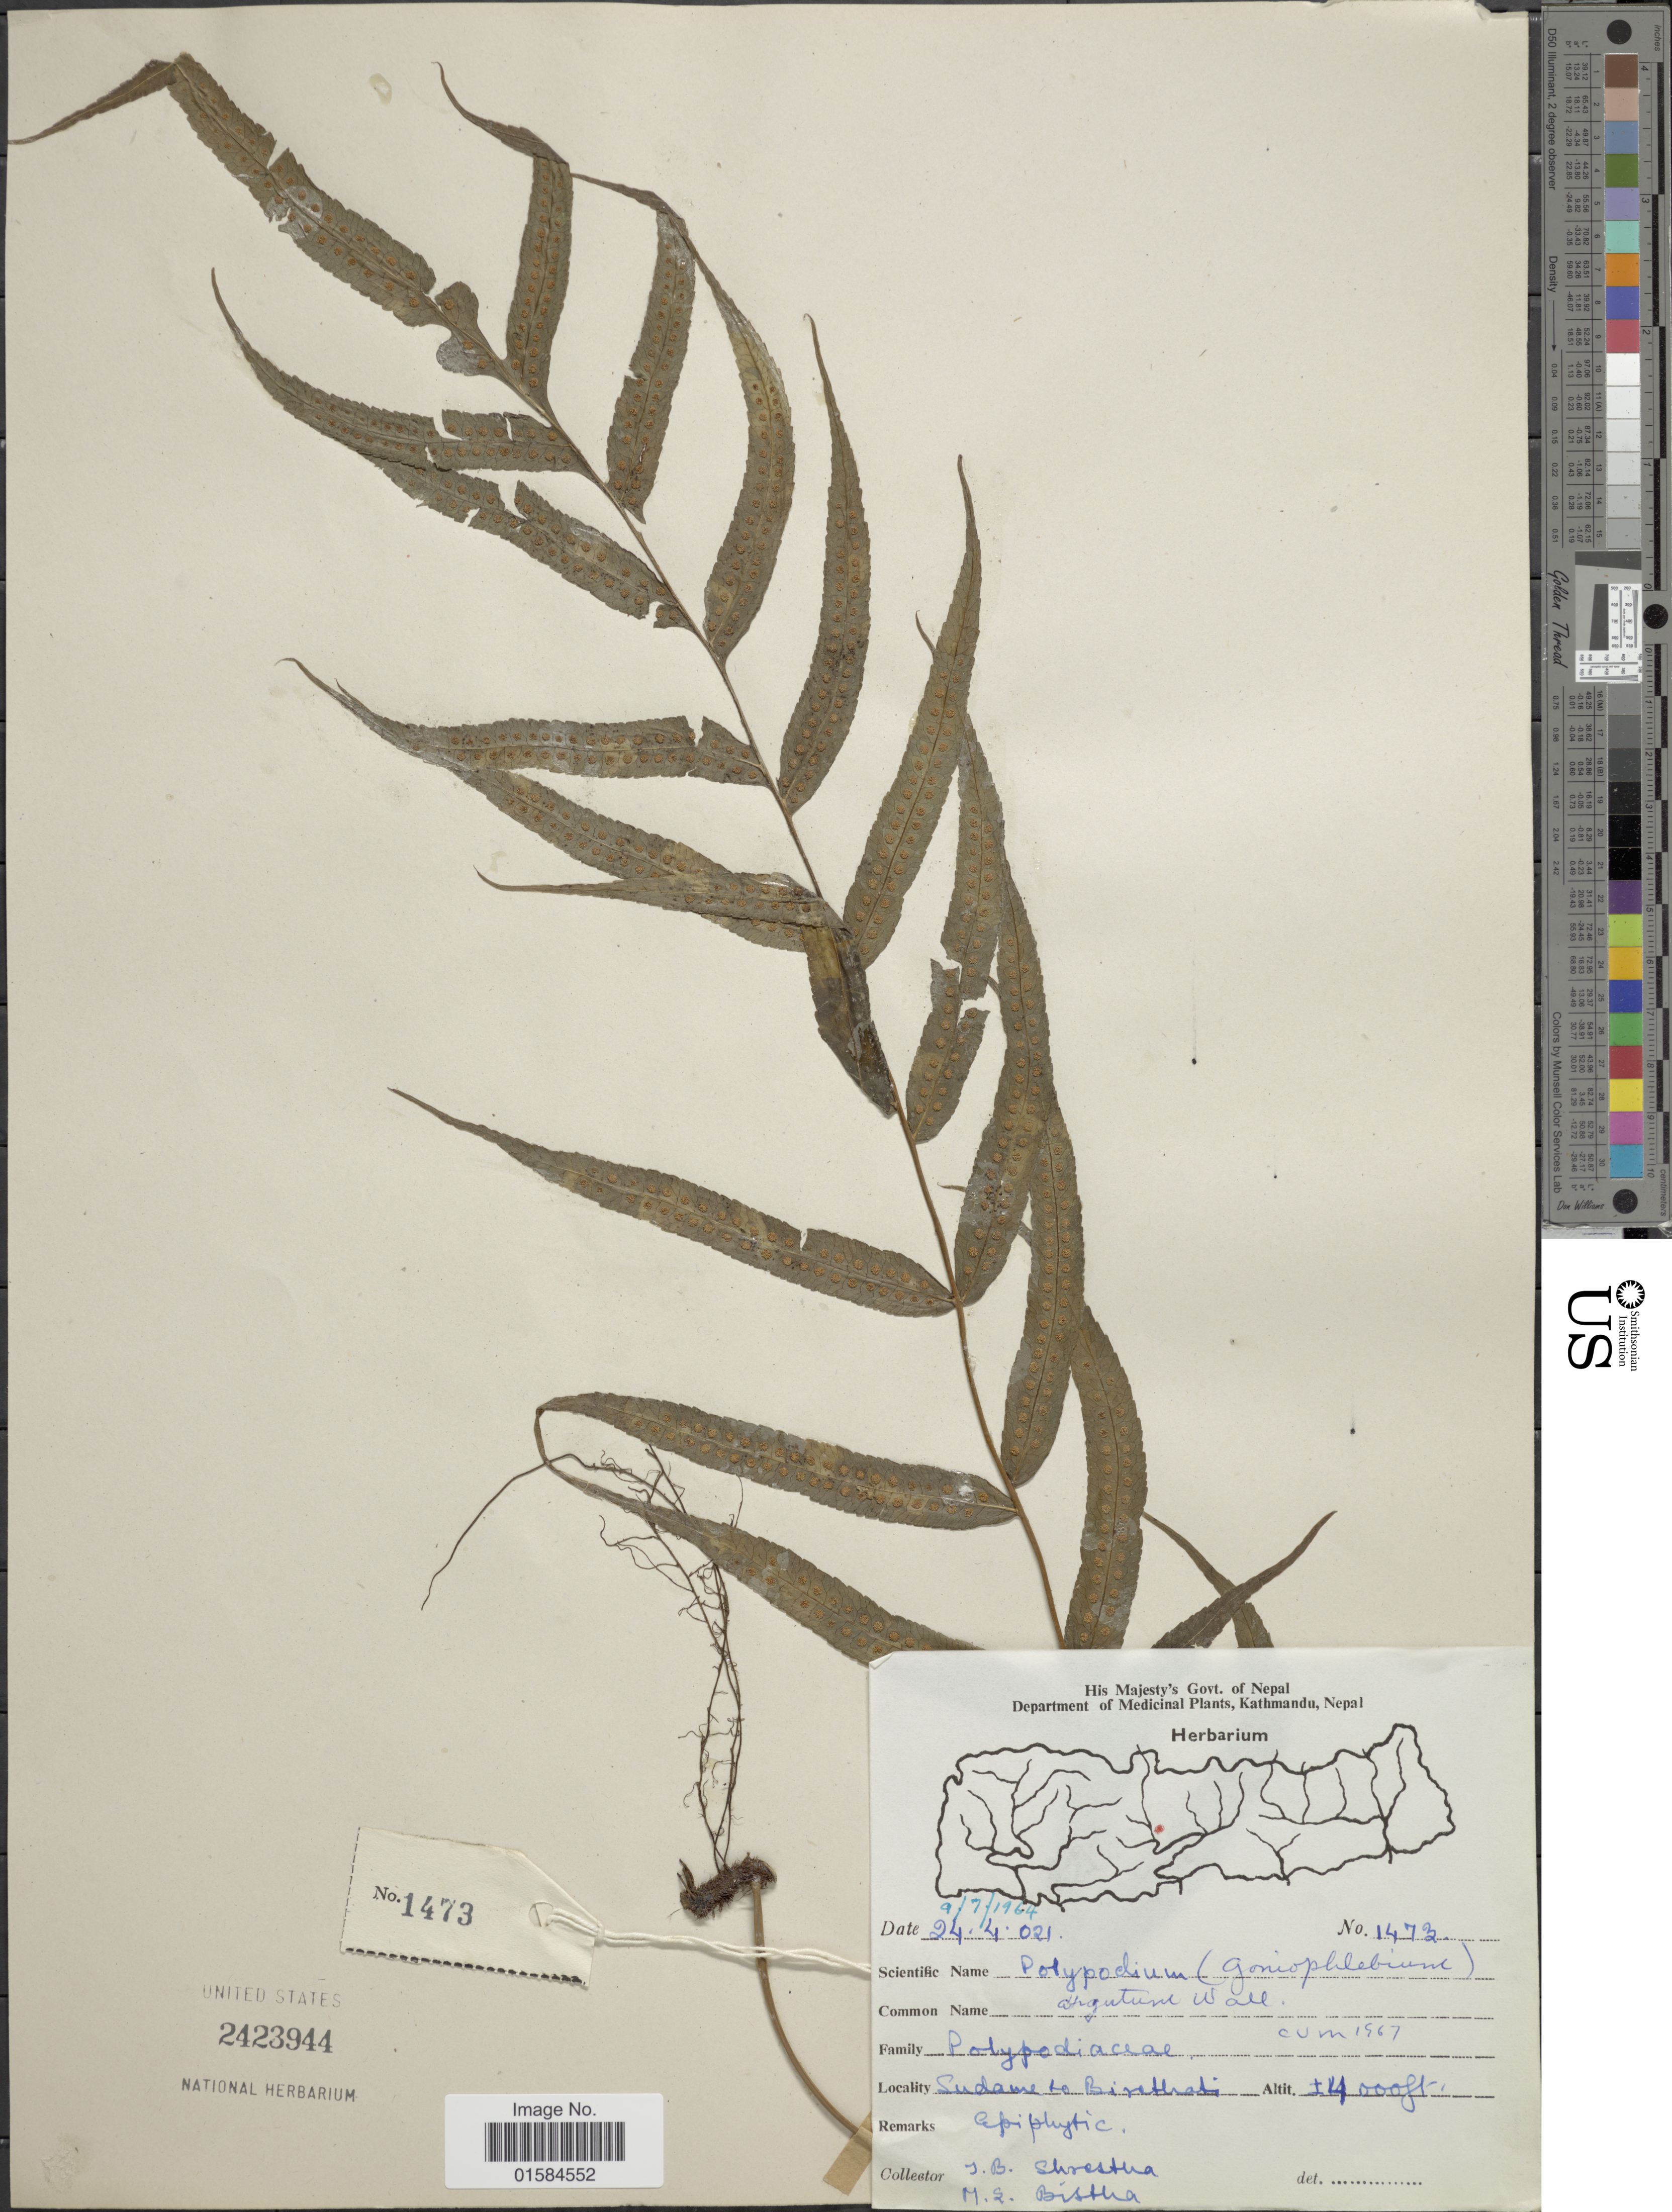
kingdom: Plantae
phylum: Tracheophyta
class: Polypodiopsida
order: Polypodiales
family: Polypodiaceae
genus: Goniophlebium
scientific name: Goniophlebium argutum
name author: (Wall. ex Hook.) J. Sm.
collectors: T. B. Shrestha & M. Bistha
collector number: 1473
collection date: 1964-07-09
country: Nepal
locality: Sudameto Birethanti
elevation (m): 1219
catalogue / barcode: US 2423944